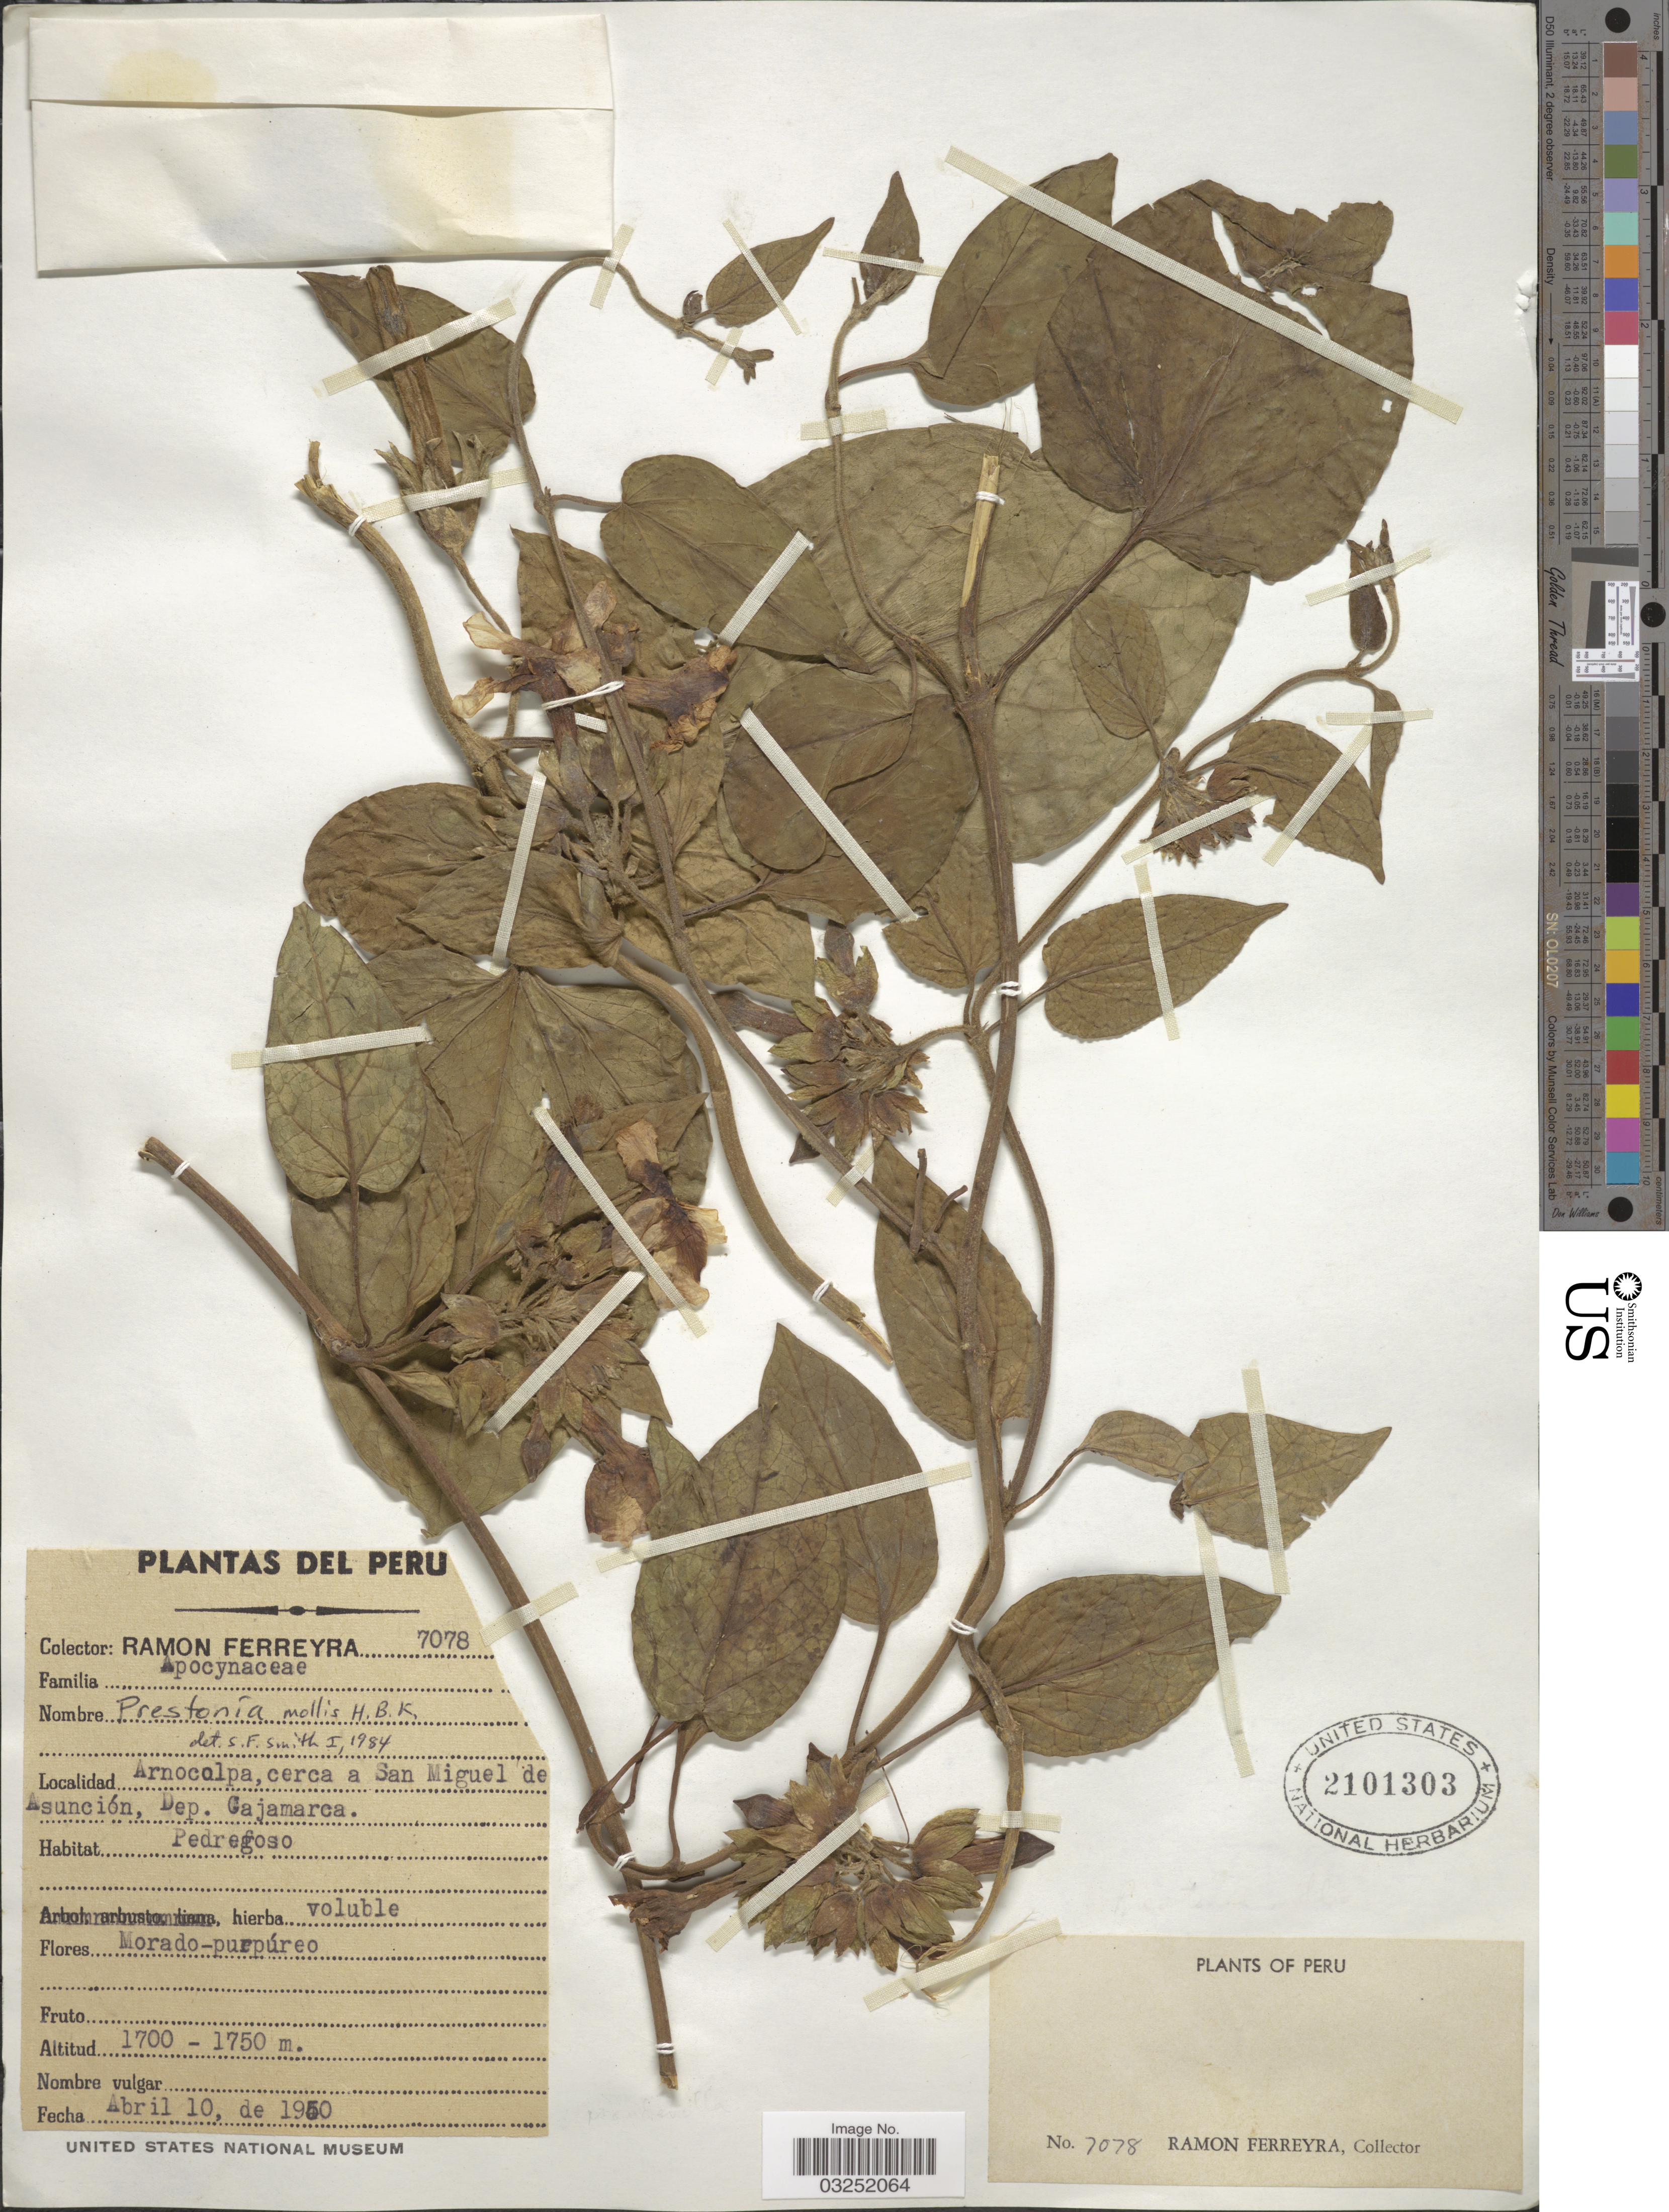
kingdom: Plantae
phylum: Tracheophyta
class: Magnoliopsida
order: Gentianales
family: Apocynaceae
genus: Prestonia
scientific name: Prestonia mollis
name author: Kunth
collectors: R. A. Ferreyra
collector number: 7078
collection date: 1950-04-10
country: Peru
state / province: Cajamarca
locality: Arnocolpa, cerca a San Miguel de Asunción, Dep. Cajamarca.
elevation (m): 1700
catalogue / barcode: US 2101303